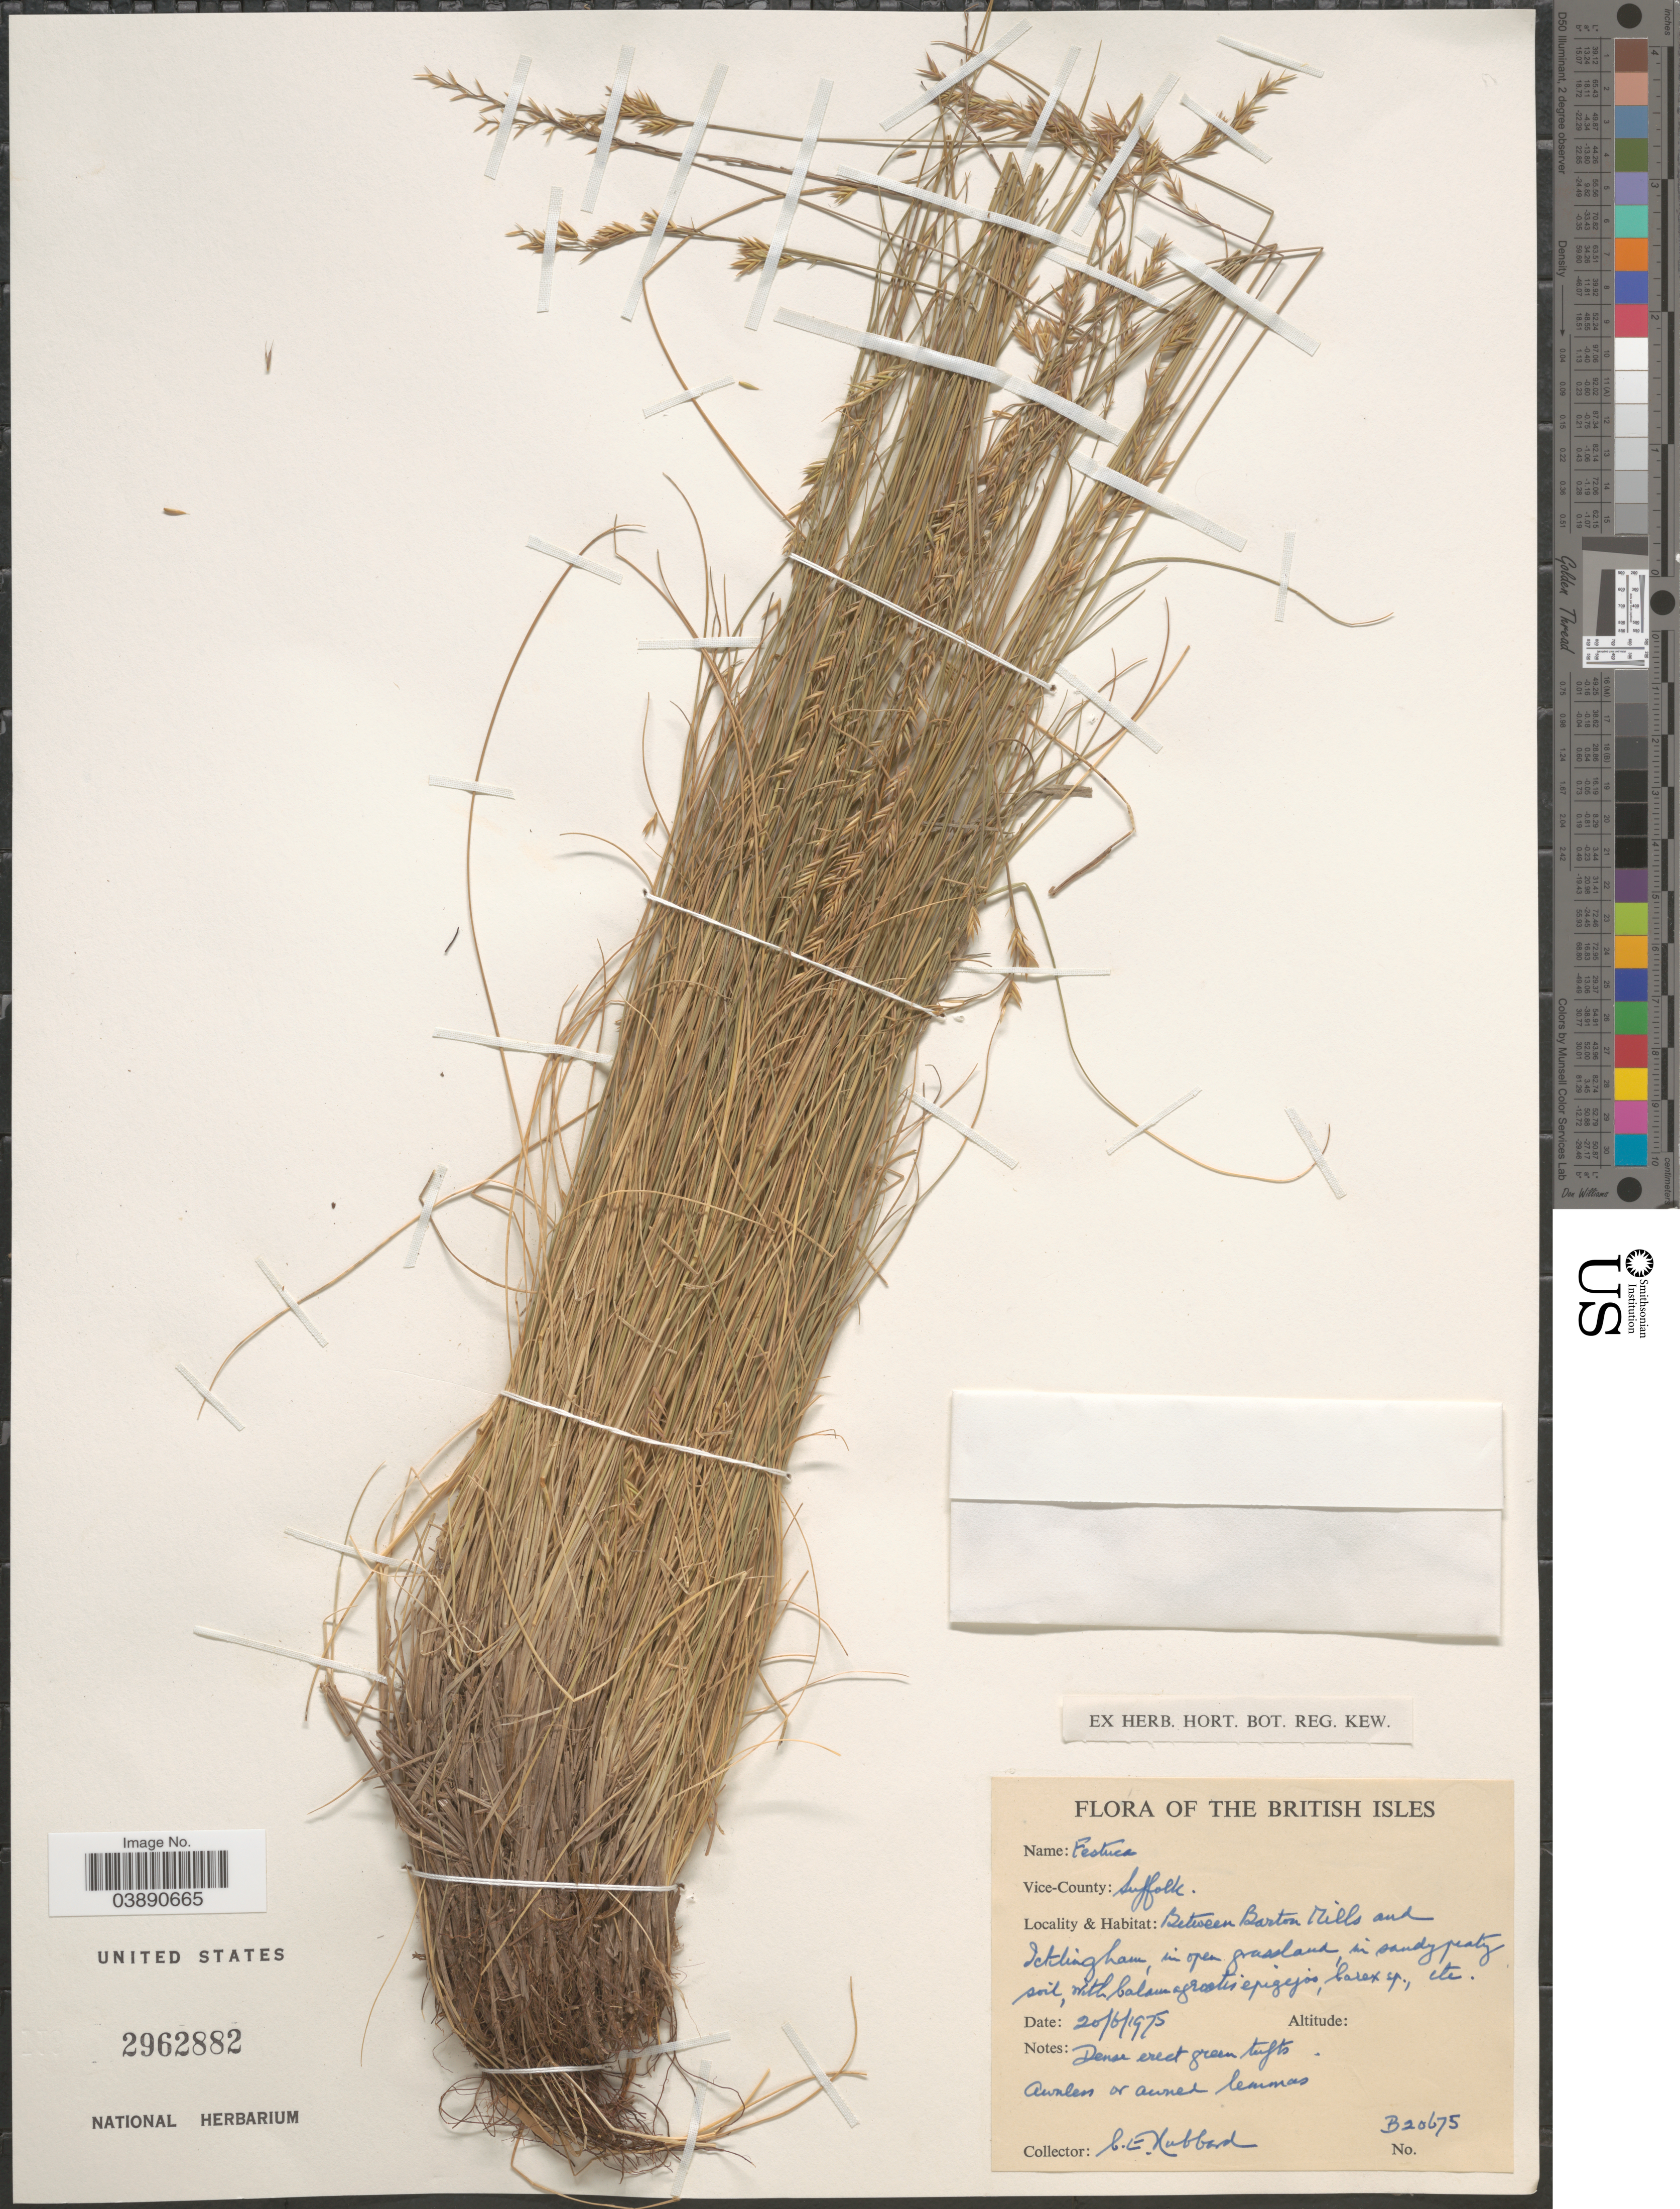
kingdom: Plantae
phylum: Tracheophyta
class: Liliopsida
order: Poales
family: Poaceae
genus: Festuca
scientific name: Festuca sp.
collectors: C. E. Hubbard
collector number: B20675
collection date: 1975-06-20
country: United Kingdom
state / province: England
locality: British Isles. Vice-County: Suffolk. Between Barton Mills and Icklingham, in open grassland in sandy peaty soil.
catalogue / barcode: US 2962882